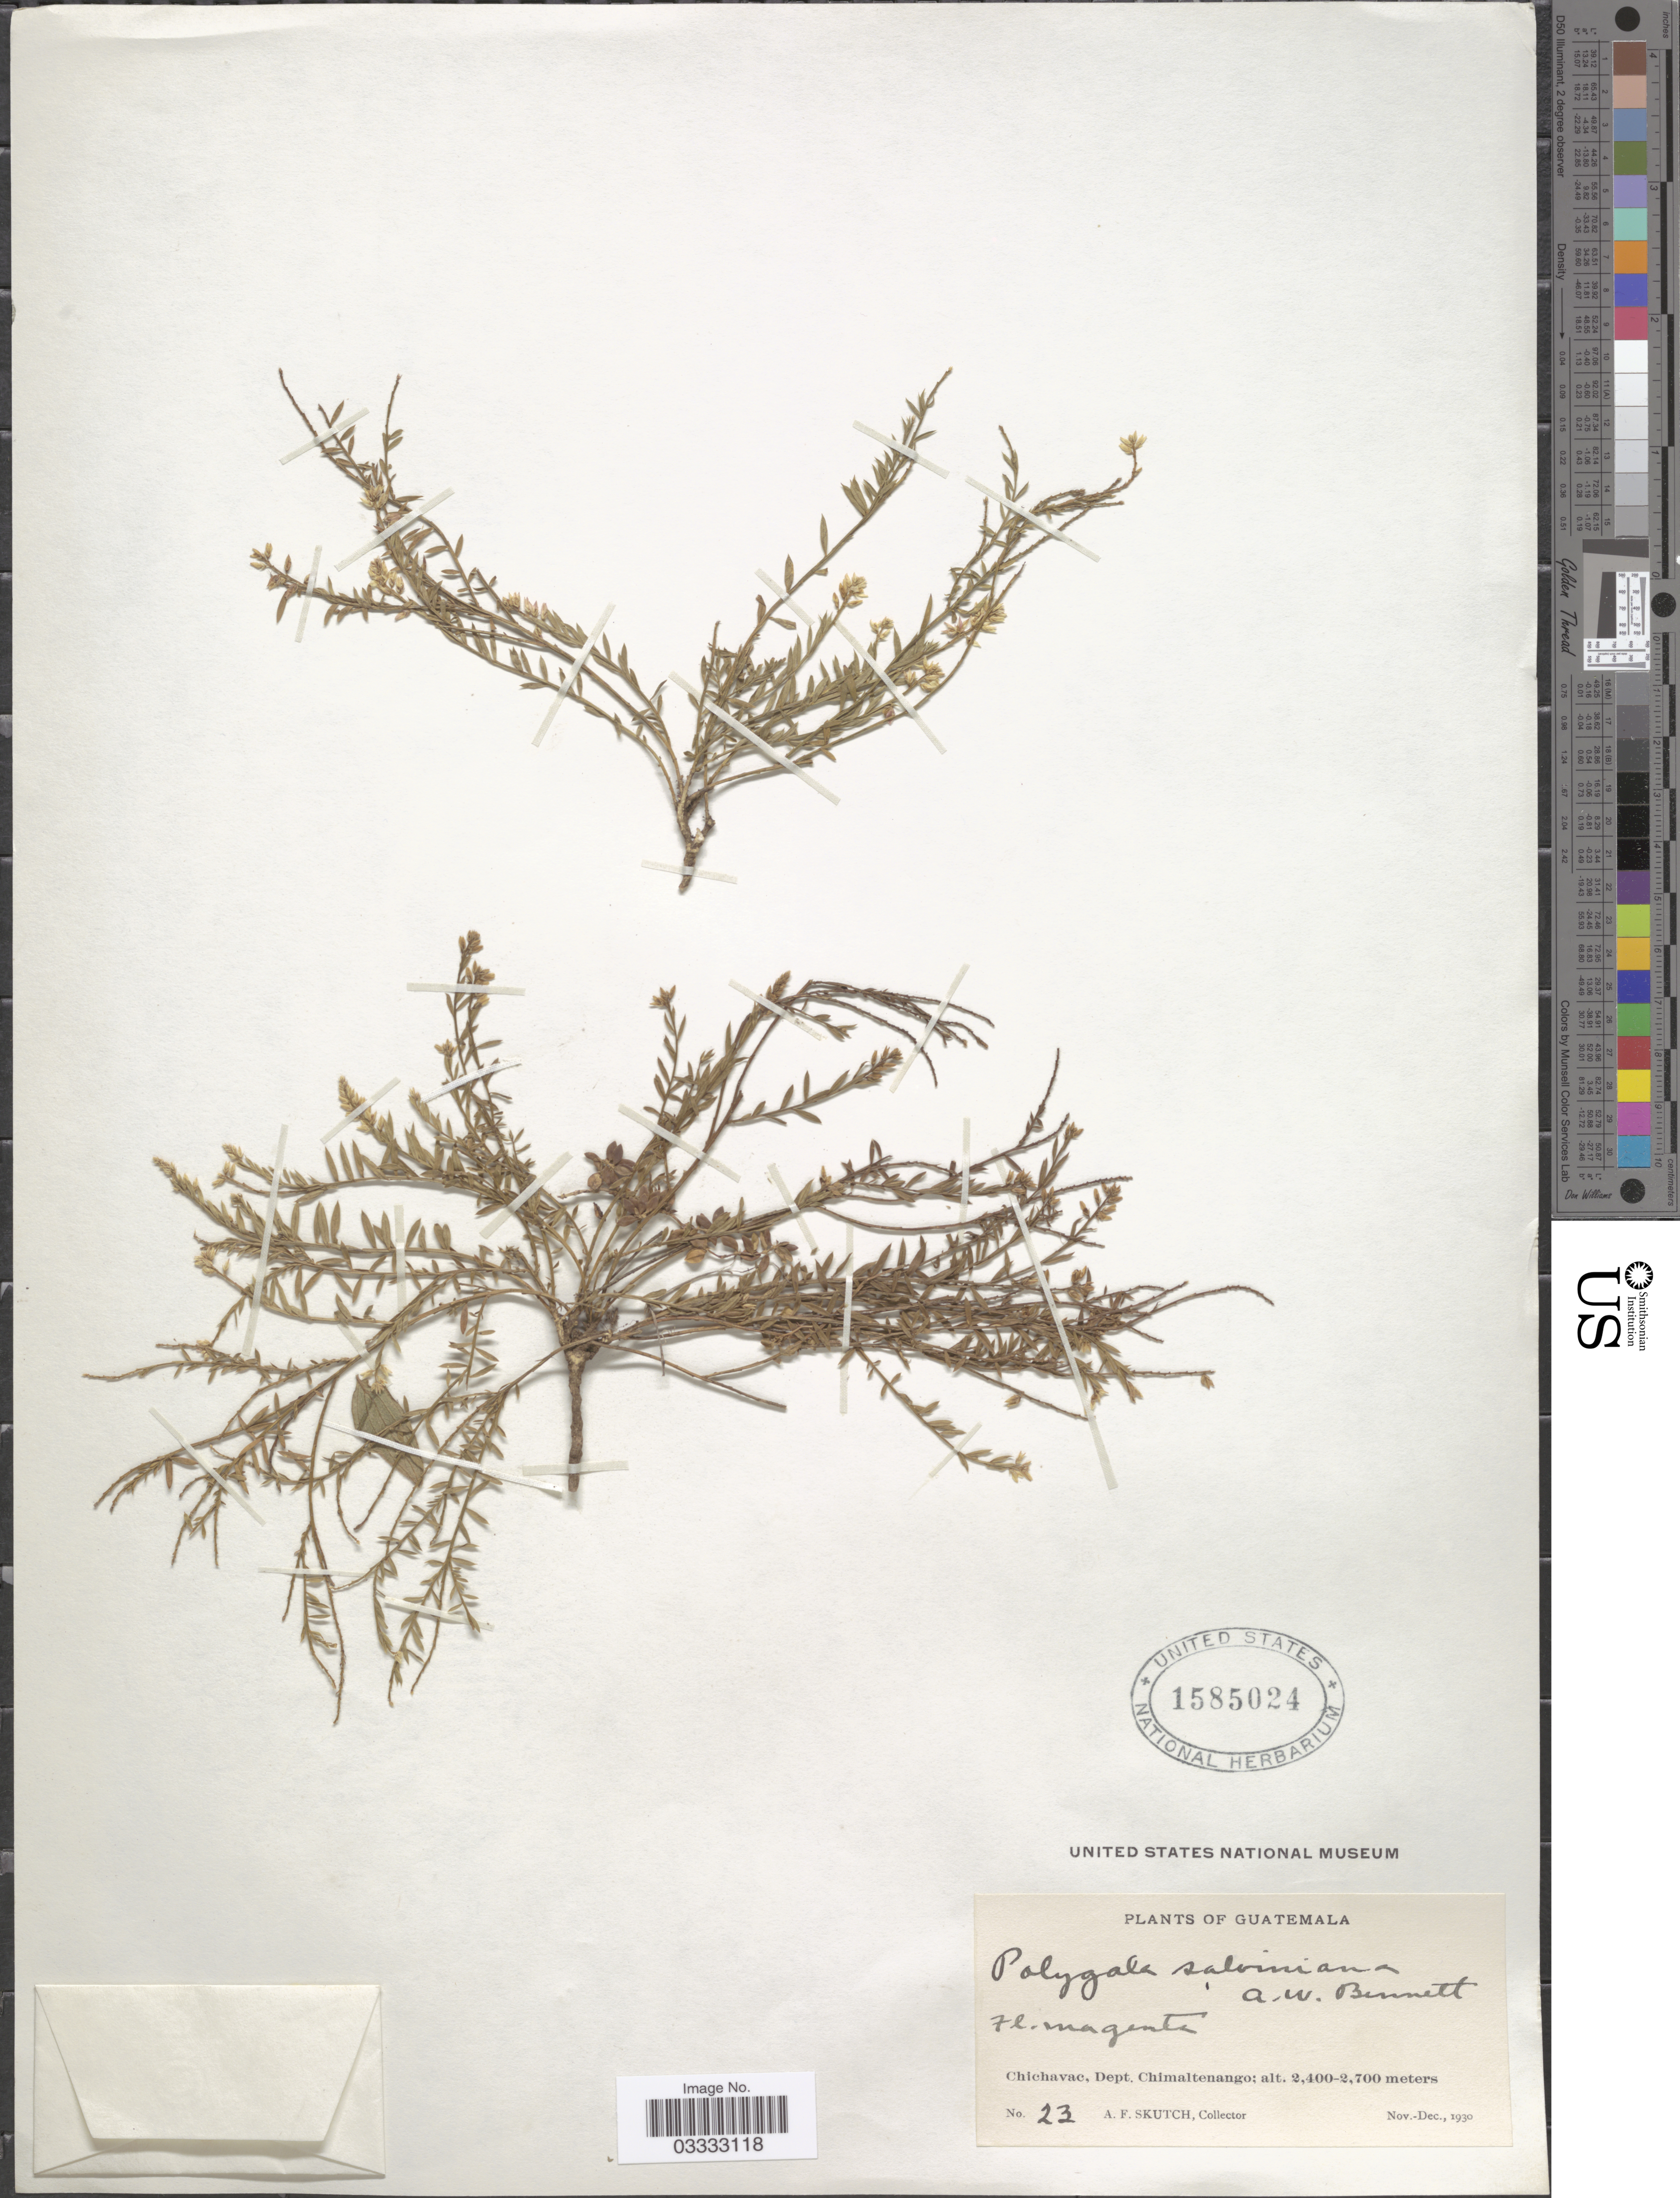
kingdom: Plantae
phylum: Tracheophyta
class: Magnoliopsida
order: Fabales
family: Polygalaceae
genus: Polygala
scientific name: Polygala salviniana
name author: A.W. Benn.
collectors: A. F. Skutch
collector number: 23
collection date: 1930-11/1930-12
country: Guatemala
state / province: Chimaltenango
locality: Chichavac, Dept. Chimaltenango.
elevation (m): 2400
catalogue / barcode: US 1585024